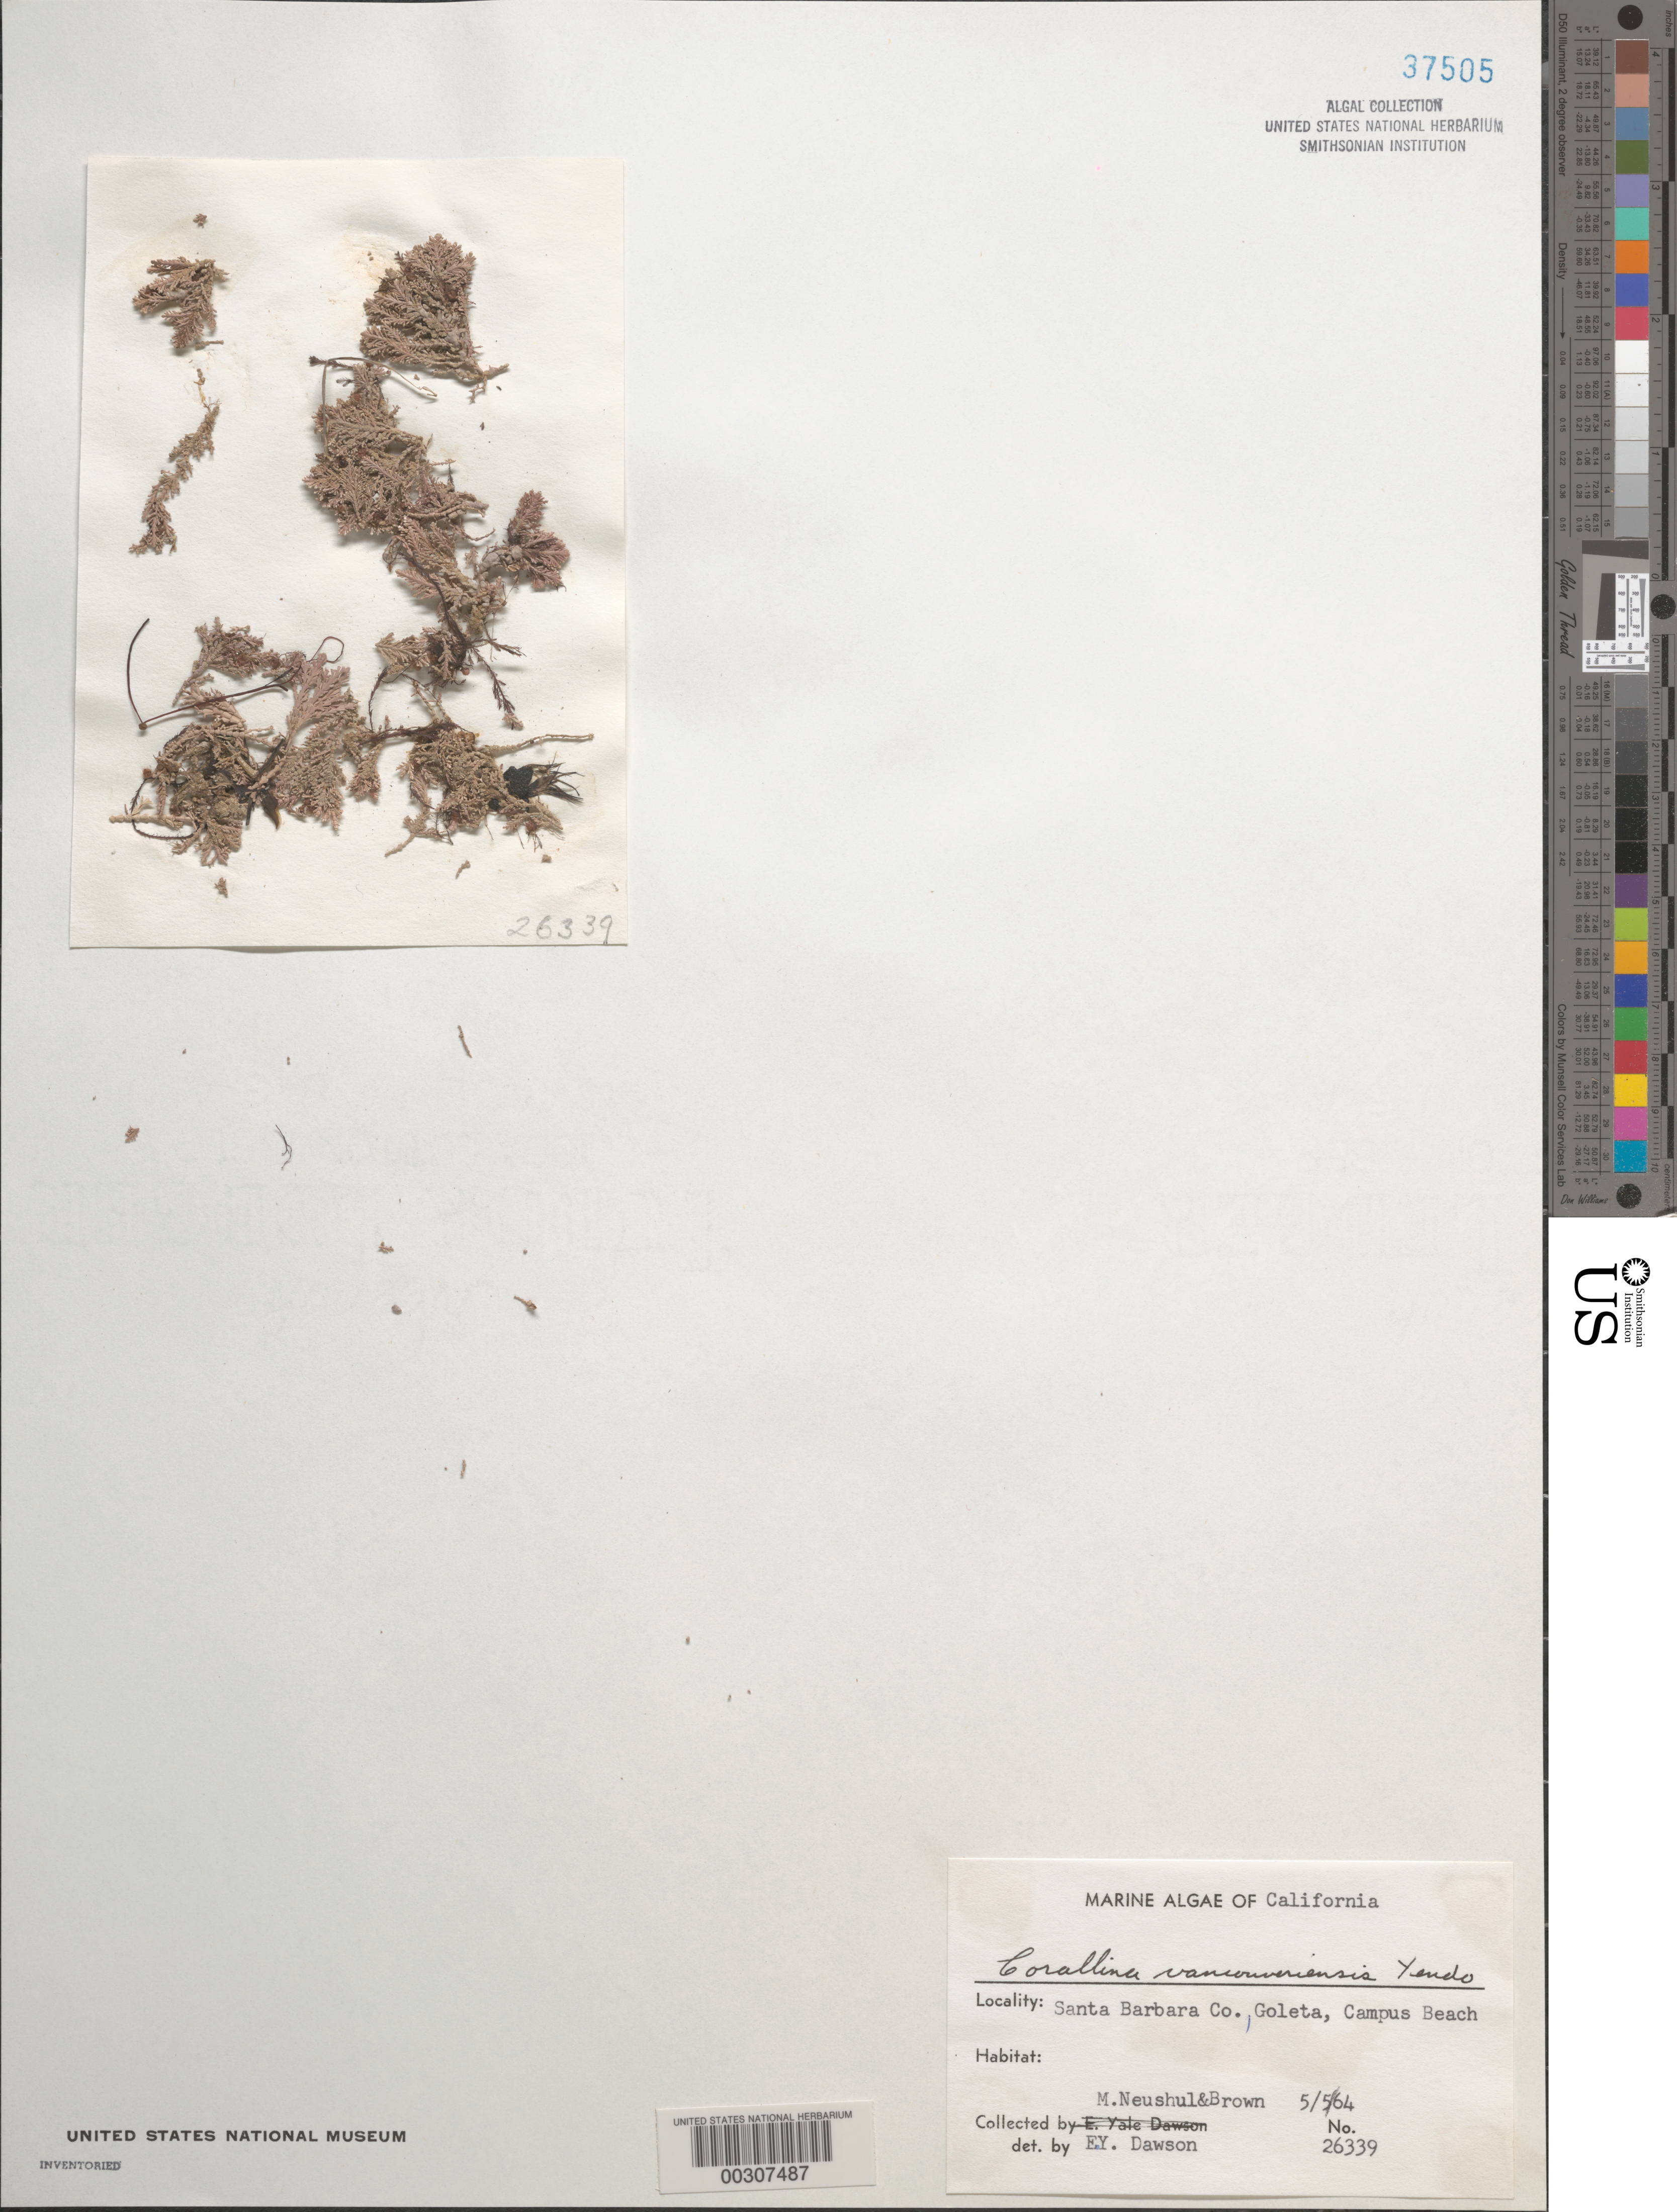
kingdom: Plantae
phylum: Rhodophyta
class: Florideophyceae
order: Corallinales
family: Corallinaceae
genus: Corallina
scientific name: Corallina vancouveriensis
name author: Yendo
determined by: Dawson, E. Y.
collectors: M. Neushul & D. Brown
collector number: EYD 26339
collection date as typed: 05 May 1964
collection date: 1964-05-05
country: United States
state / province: California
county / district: Santa Barbara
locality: Campus Beach, Goleta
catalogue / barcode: US 37505